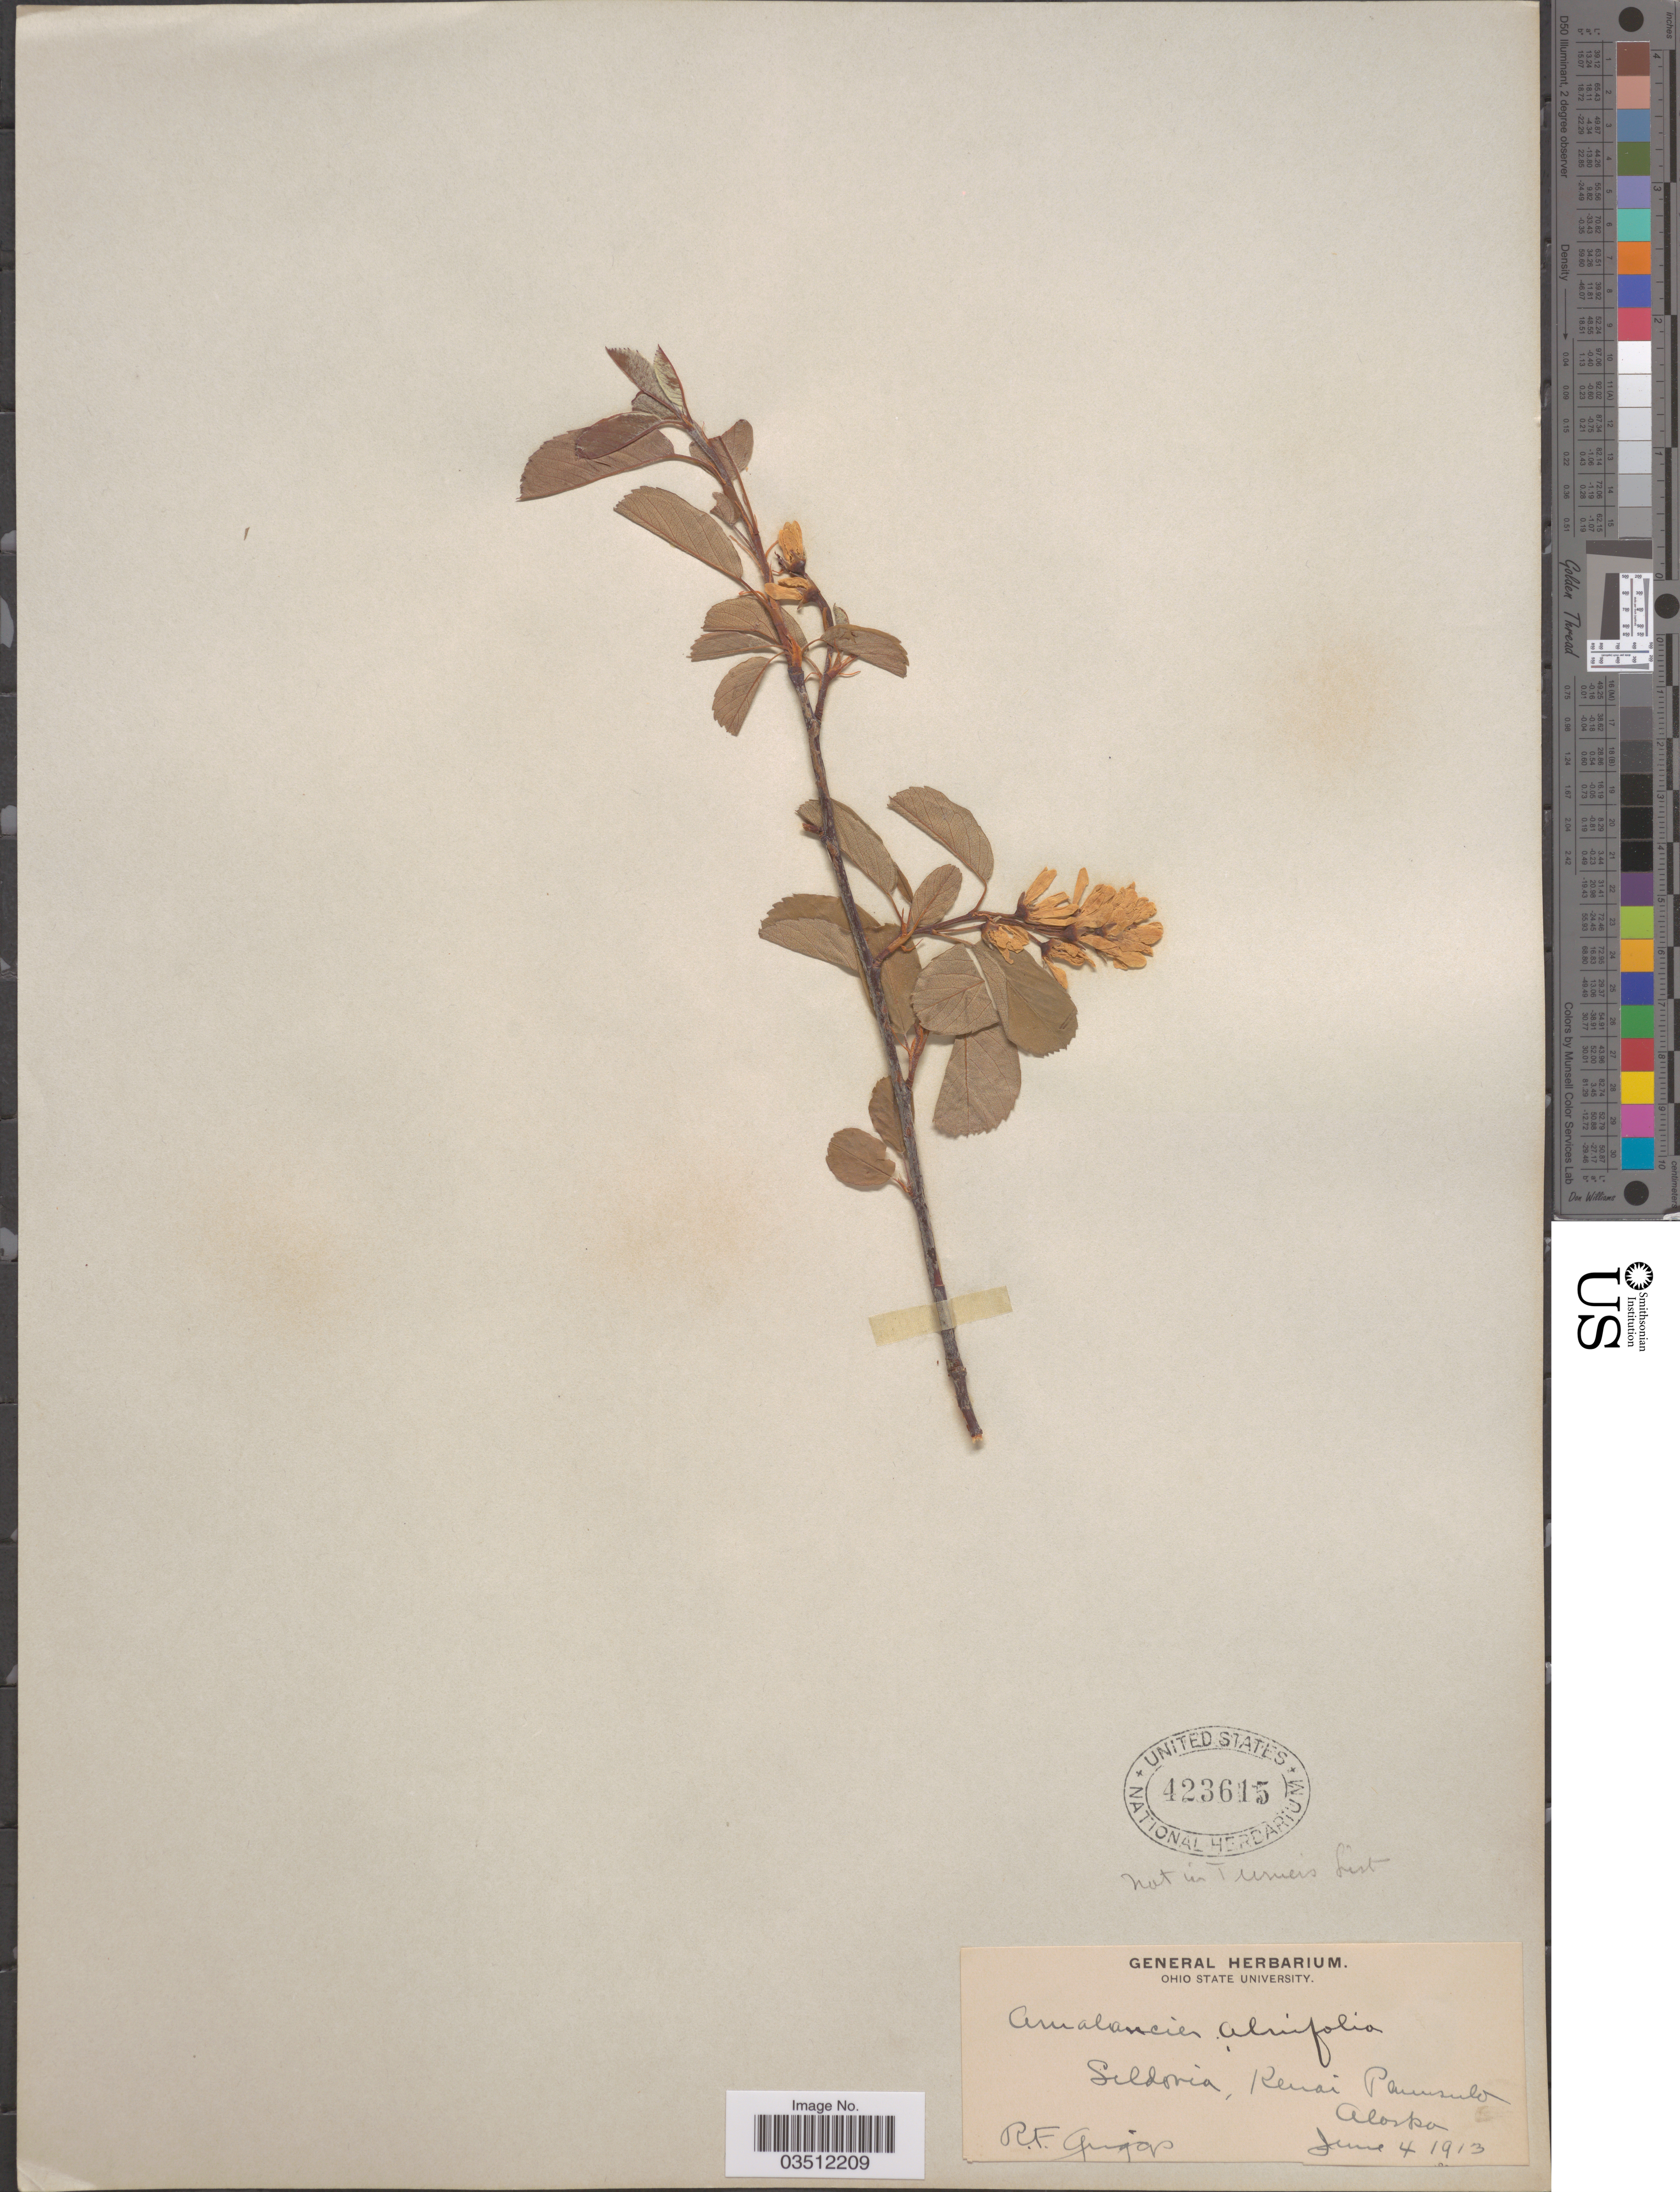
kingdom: Plantae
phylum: Tracheophyta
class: Magnoliopsida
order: Rosales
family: Rosaceae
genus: Amelanchier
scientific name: Amelanchier florida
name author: Lindl.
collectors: R. F. Griggs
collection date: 1913-06-04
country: United States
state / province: Alaska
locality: Seldovia, Kenai Peninsula.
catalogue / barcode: US 423615